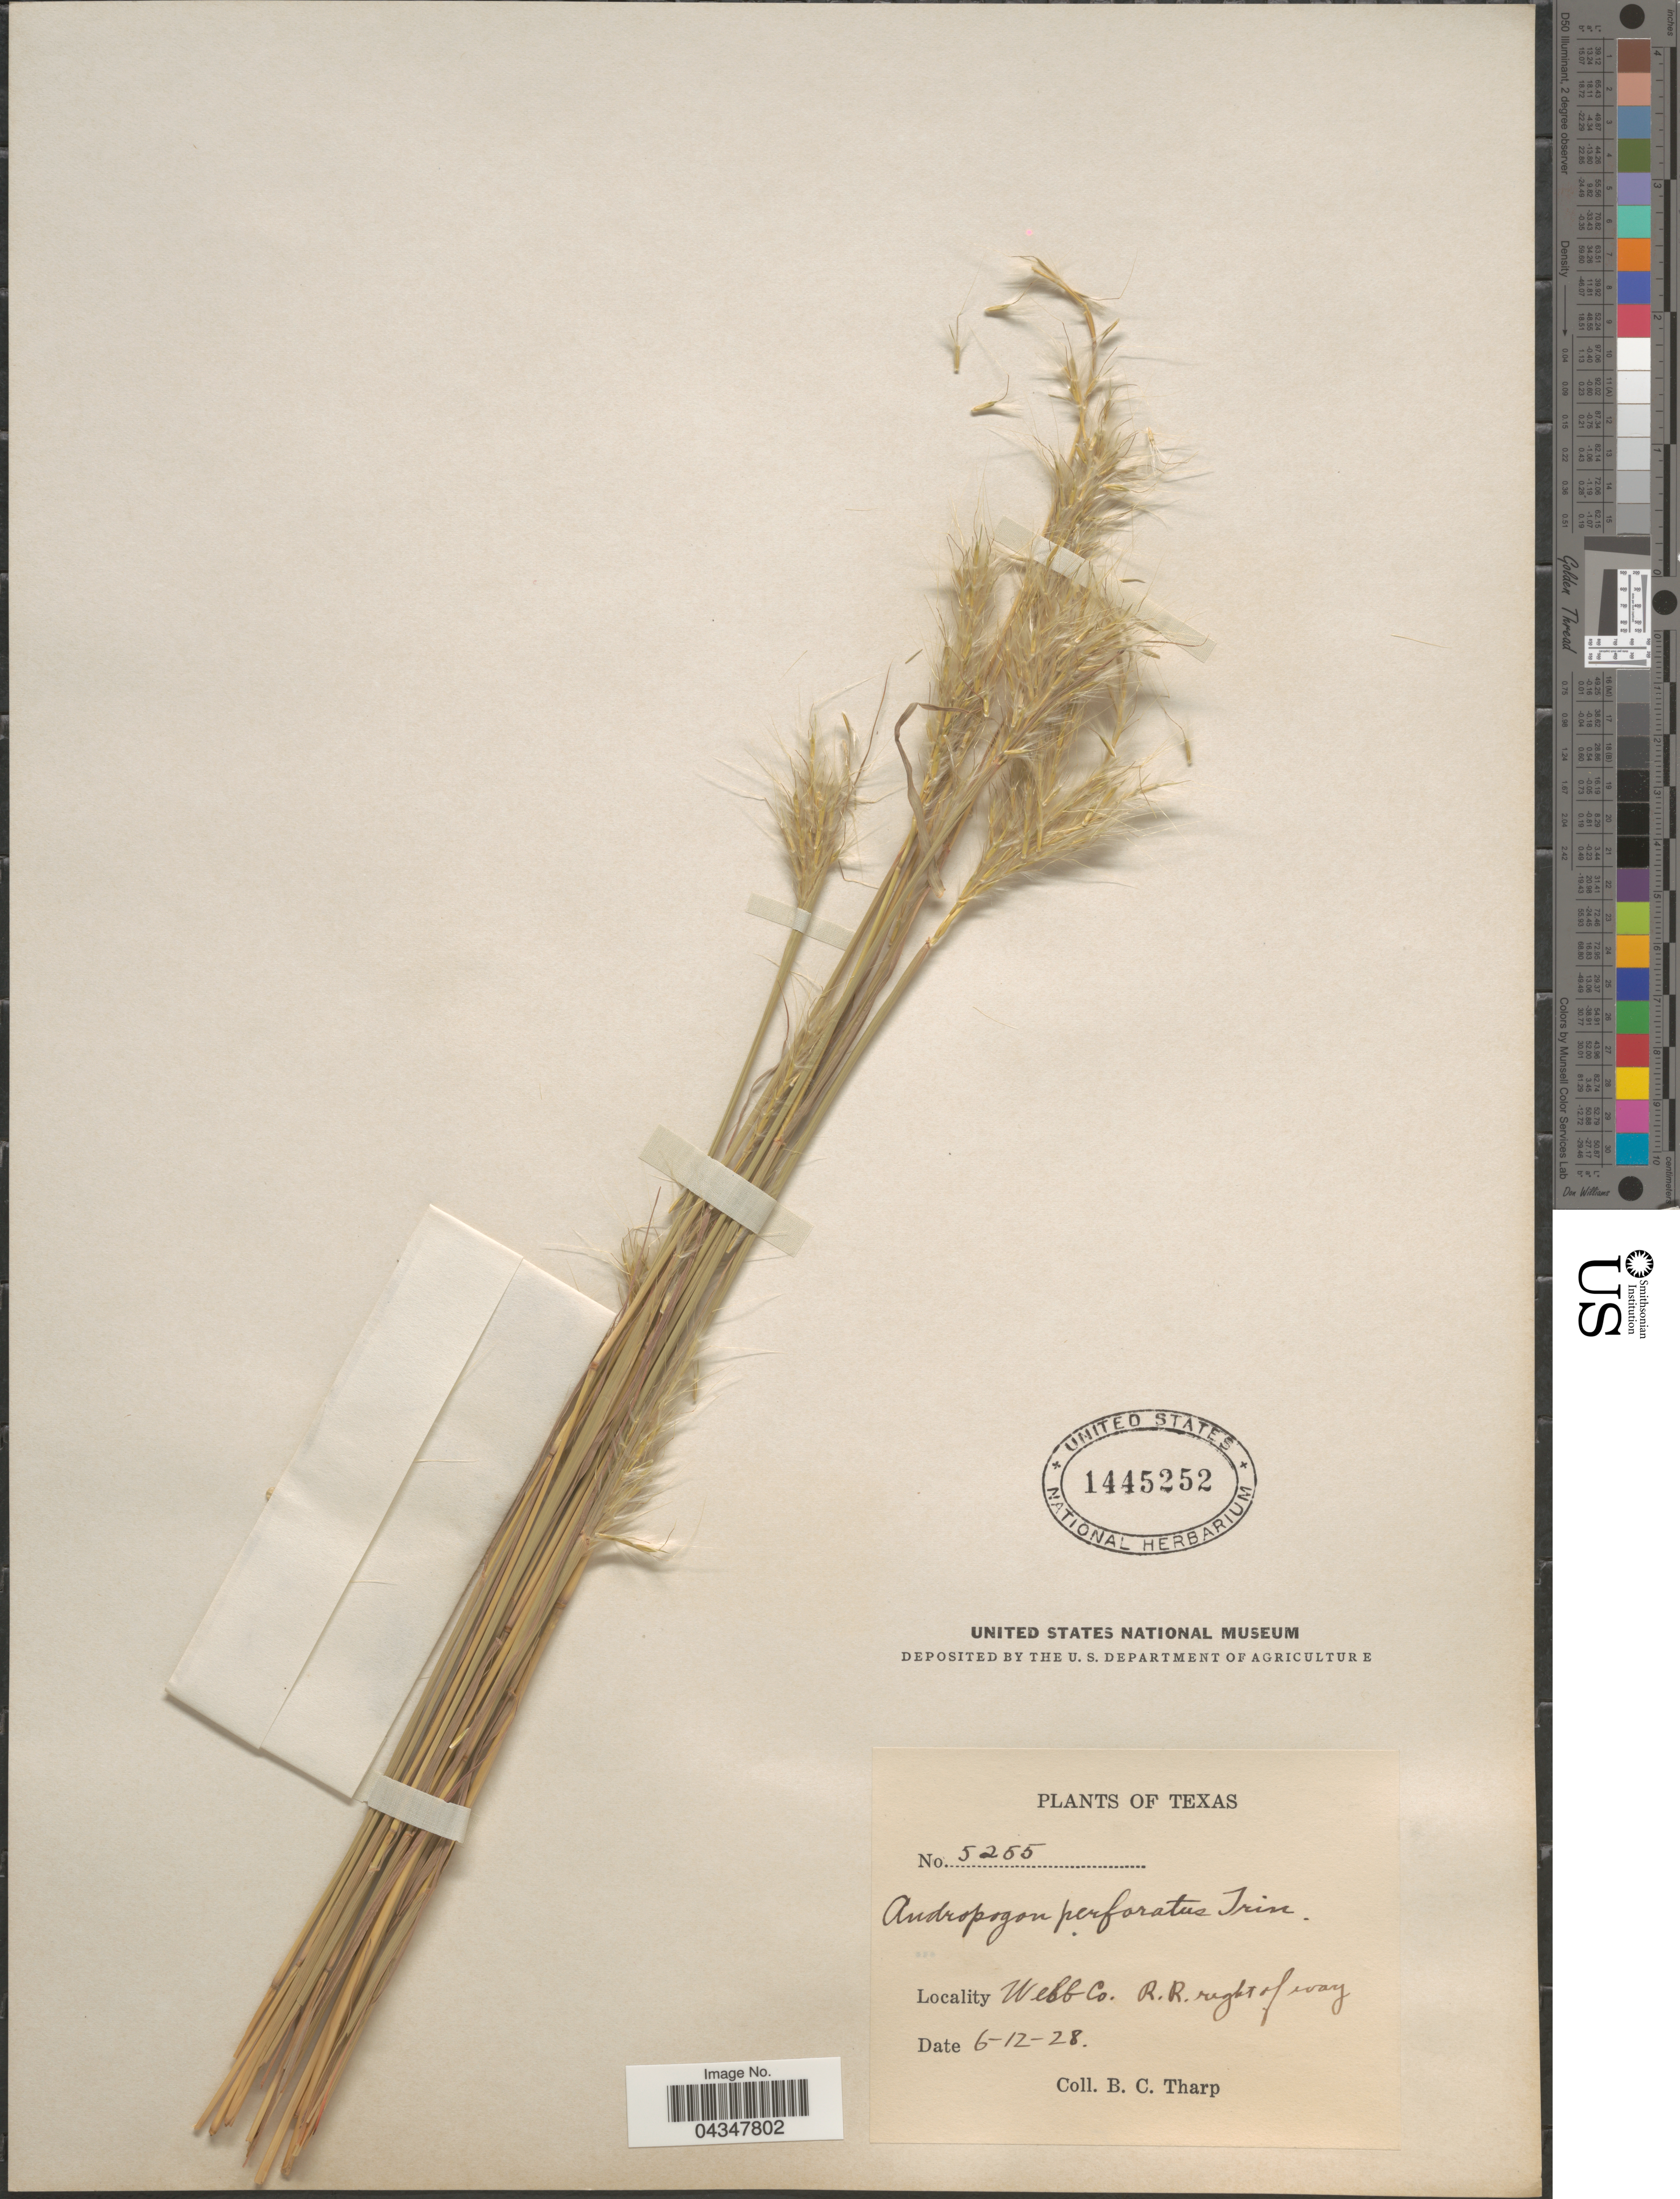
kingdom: Plantae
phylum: Tracheophyta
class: Liliopsida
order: Poales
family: Poaceae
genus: Bothriochloa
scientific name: Bothriochloa perforata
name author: (Trin. ex E. Fourn.) Herter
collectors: B. C. Tharp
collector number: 5255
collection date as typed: Transcribed d/m/y: 12/6/28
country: United States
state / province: Texas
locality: Webb Co. R.R. right of way.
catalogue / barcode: US 1445252